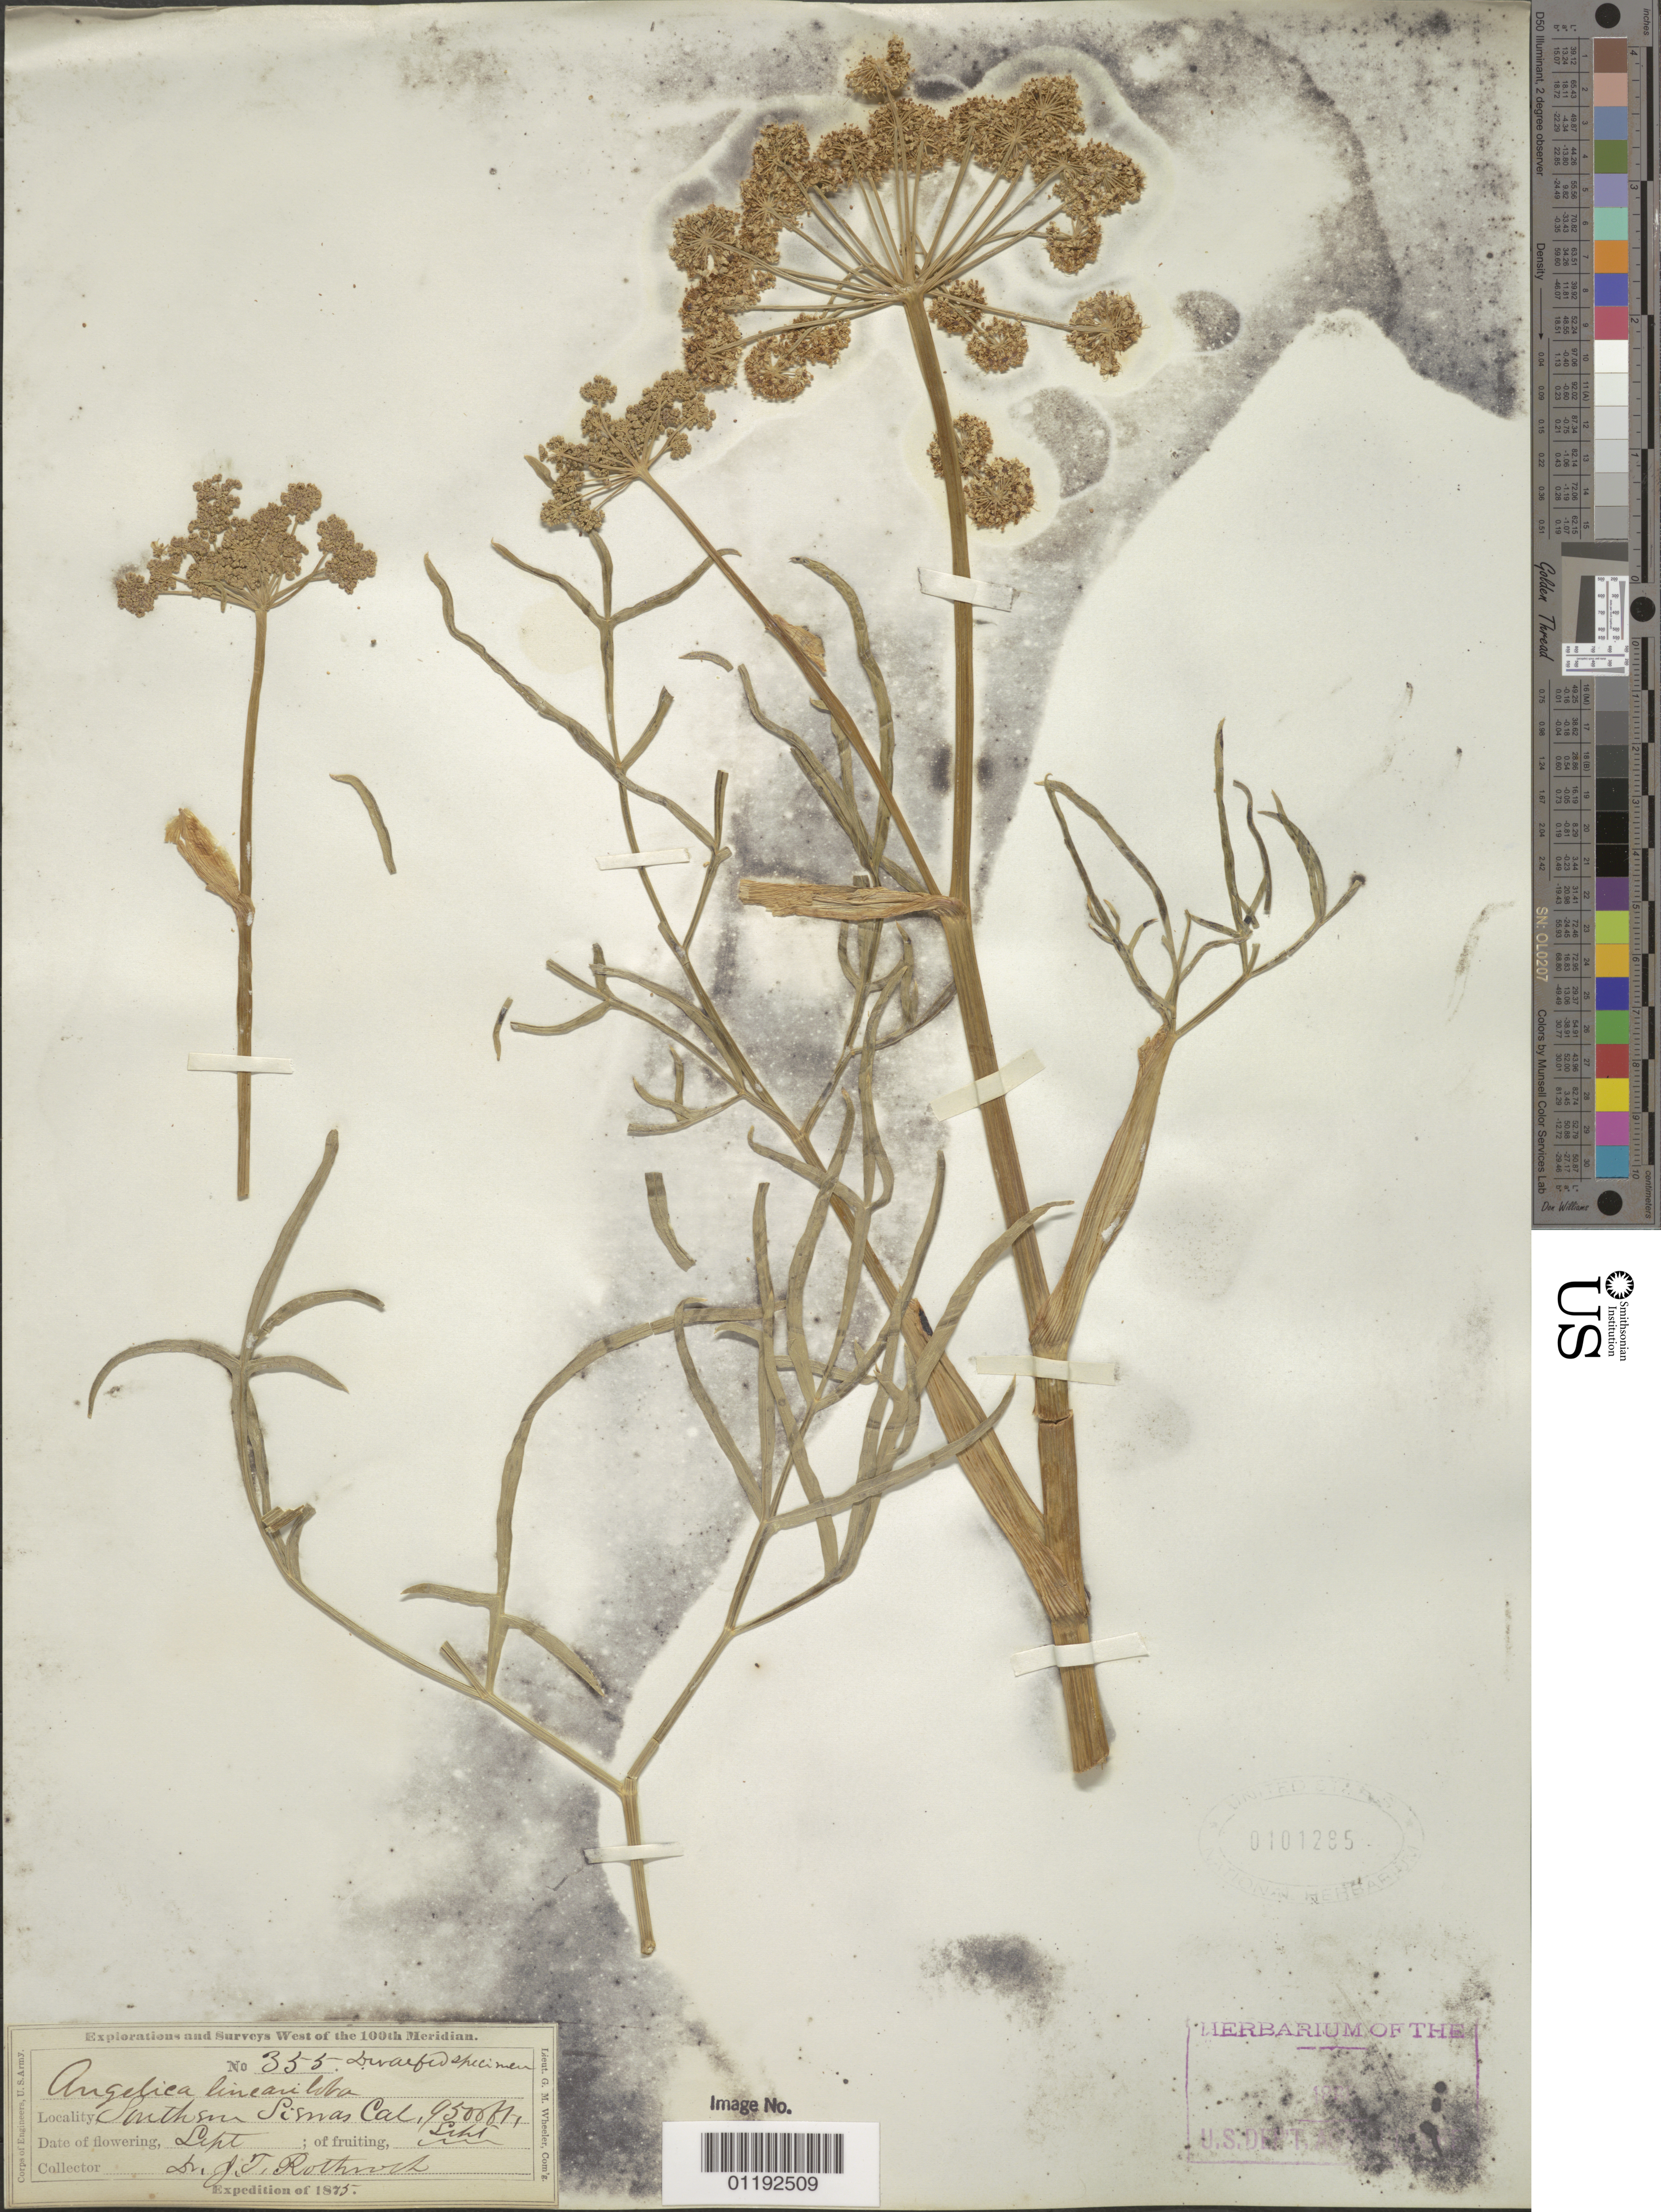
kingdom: Plantae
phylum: Tracheophyta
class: Magnoliopsida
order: Apiales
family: Apiaceae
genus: Angelica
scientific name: Angelica lineariloba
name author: A. Gray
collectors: J. T. Rothrock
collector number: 355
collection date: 1875-09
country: United States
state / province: California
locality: Southern Sierras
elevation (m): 2896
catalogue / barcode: US 101285